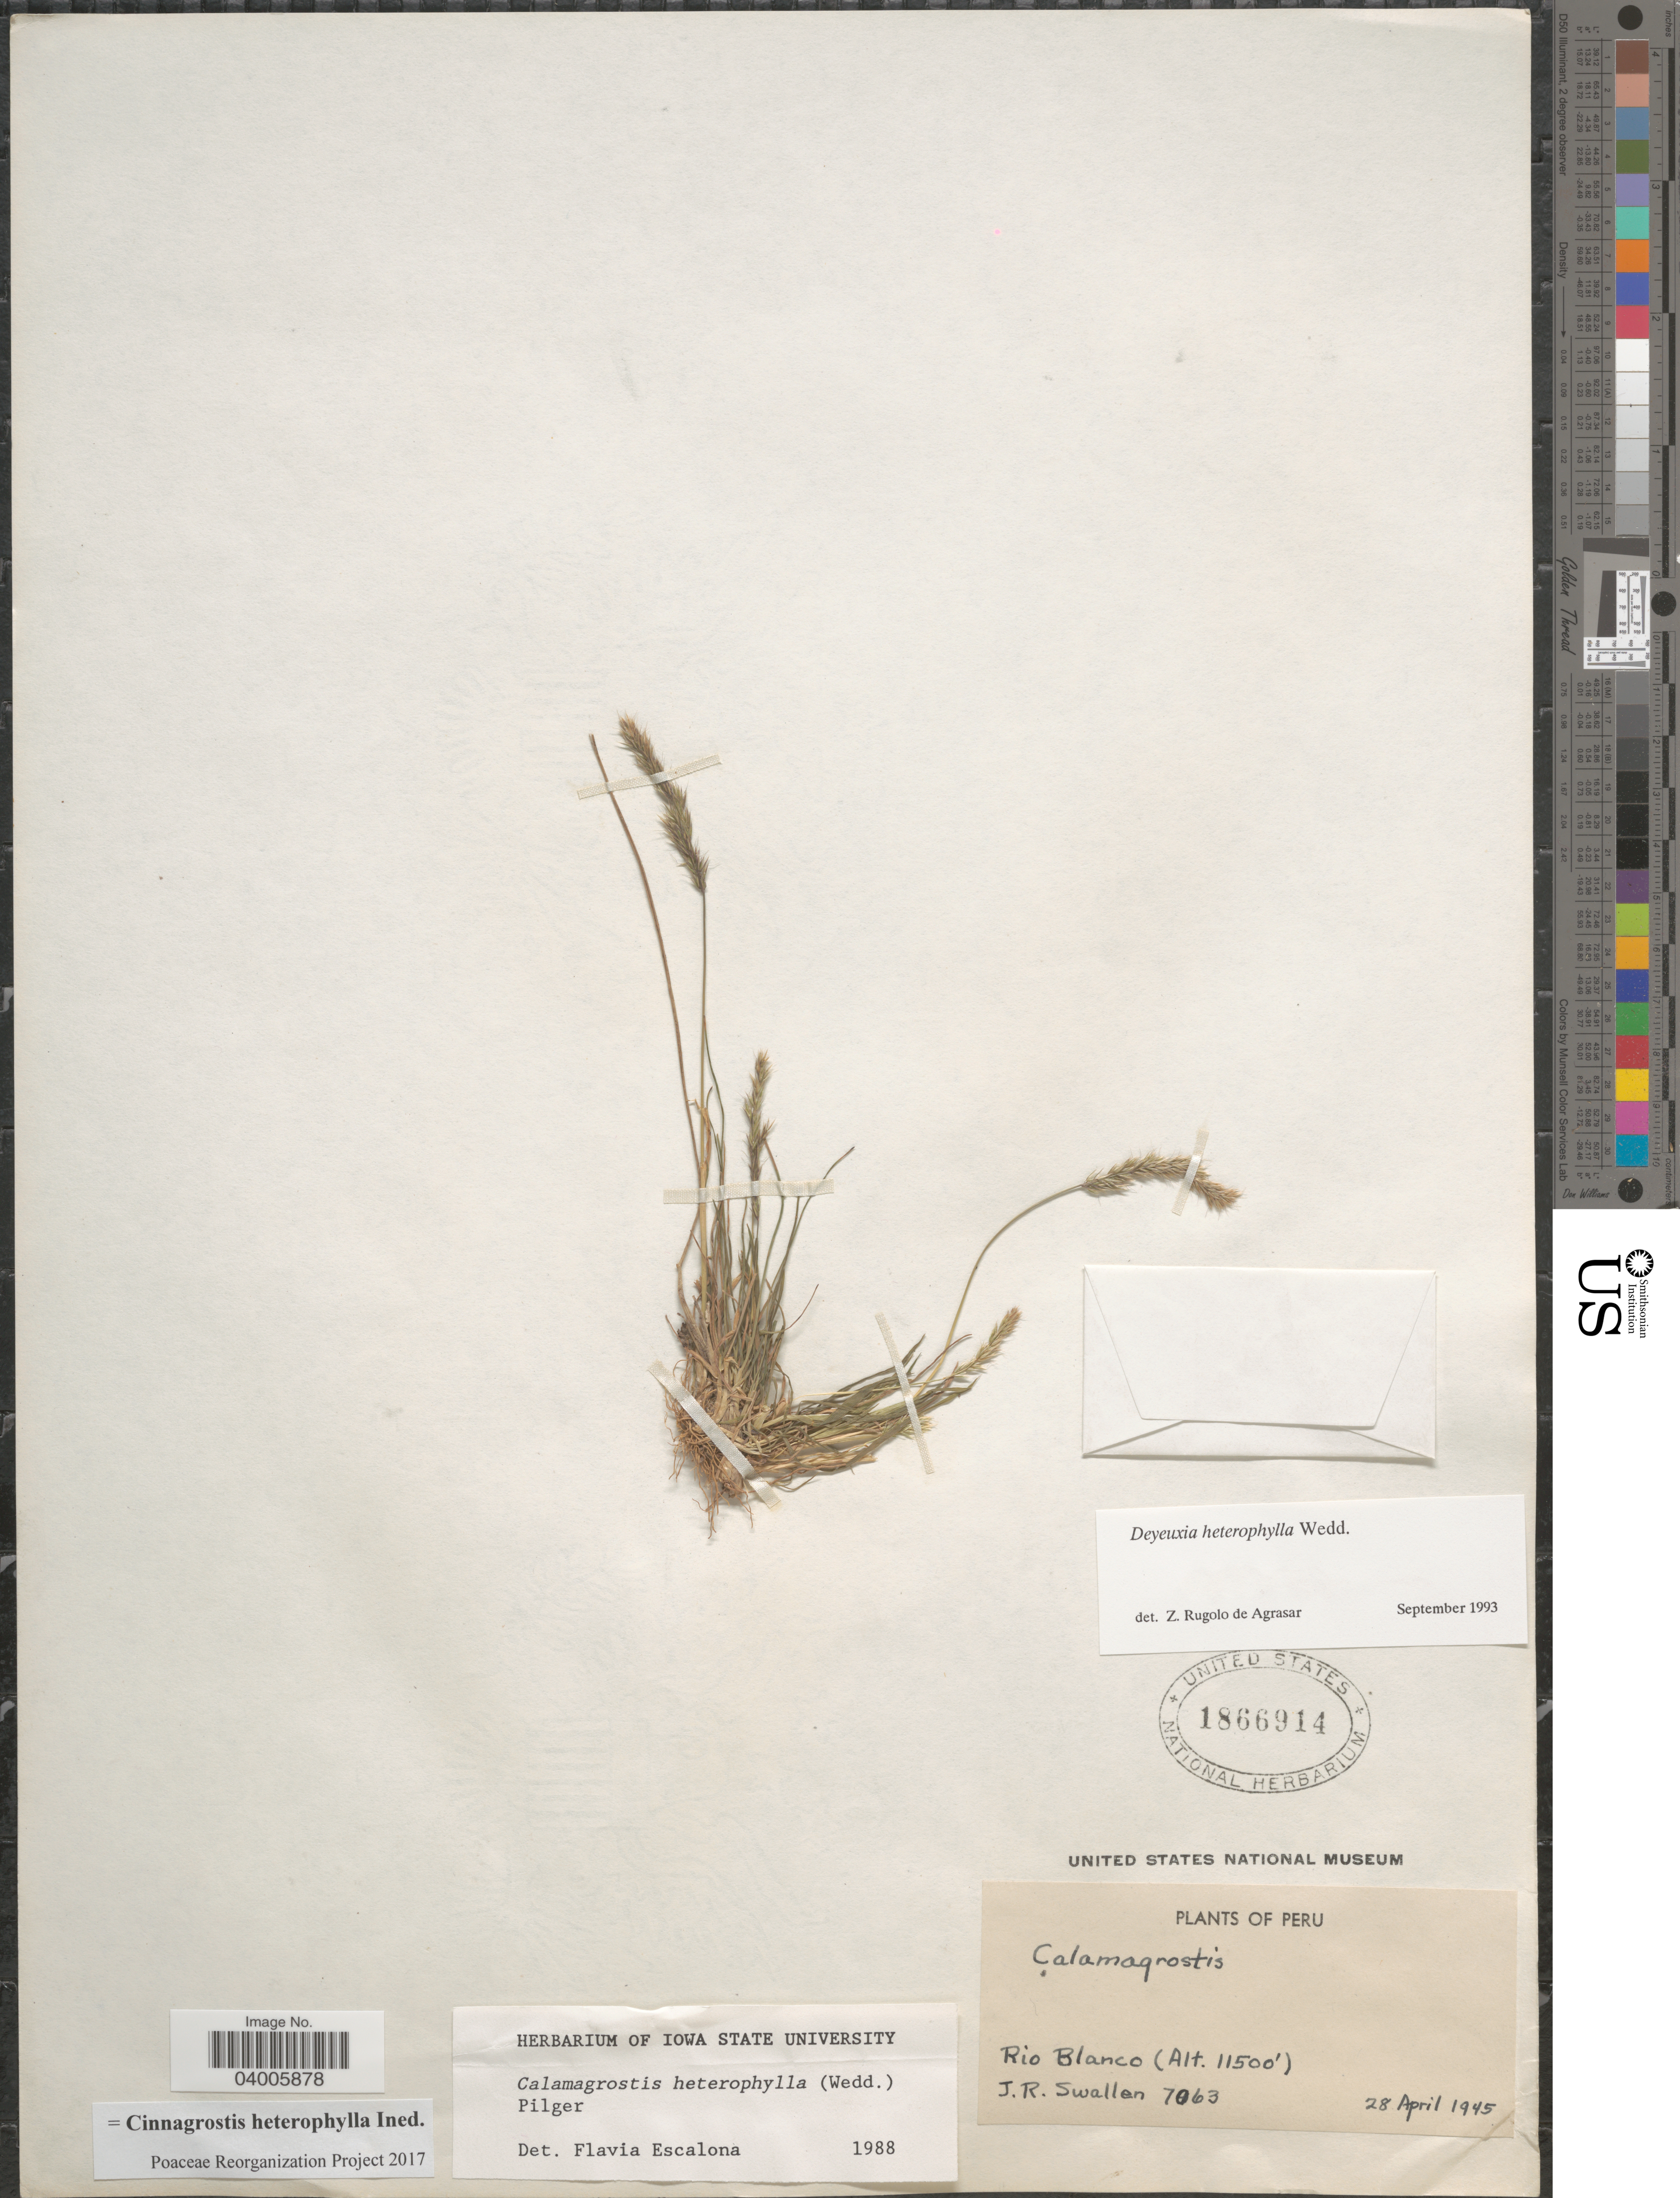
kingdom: Plantae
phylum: Tracheophyta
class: Liliopsida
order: Poales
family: Poaceae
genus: Cinnagrostis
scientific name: Cinnagrostis heterophylla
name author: (Wedd.) P.M. Peterson et al.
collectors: J. R. Swallen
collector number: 7063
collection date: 1945-04-28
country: Peru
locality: Rio Blanco.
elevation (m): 3505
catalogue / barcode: US 1866914